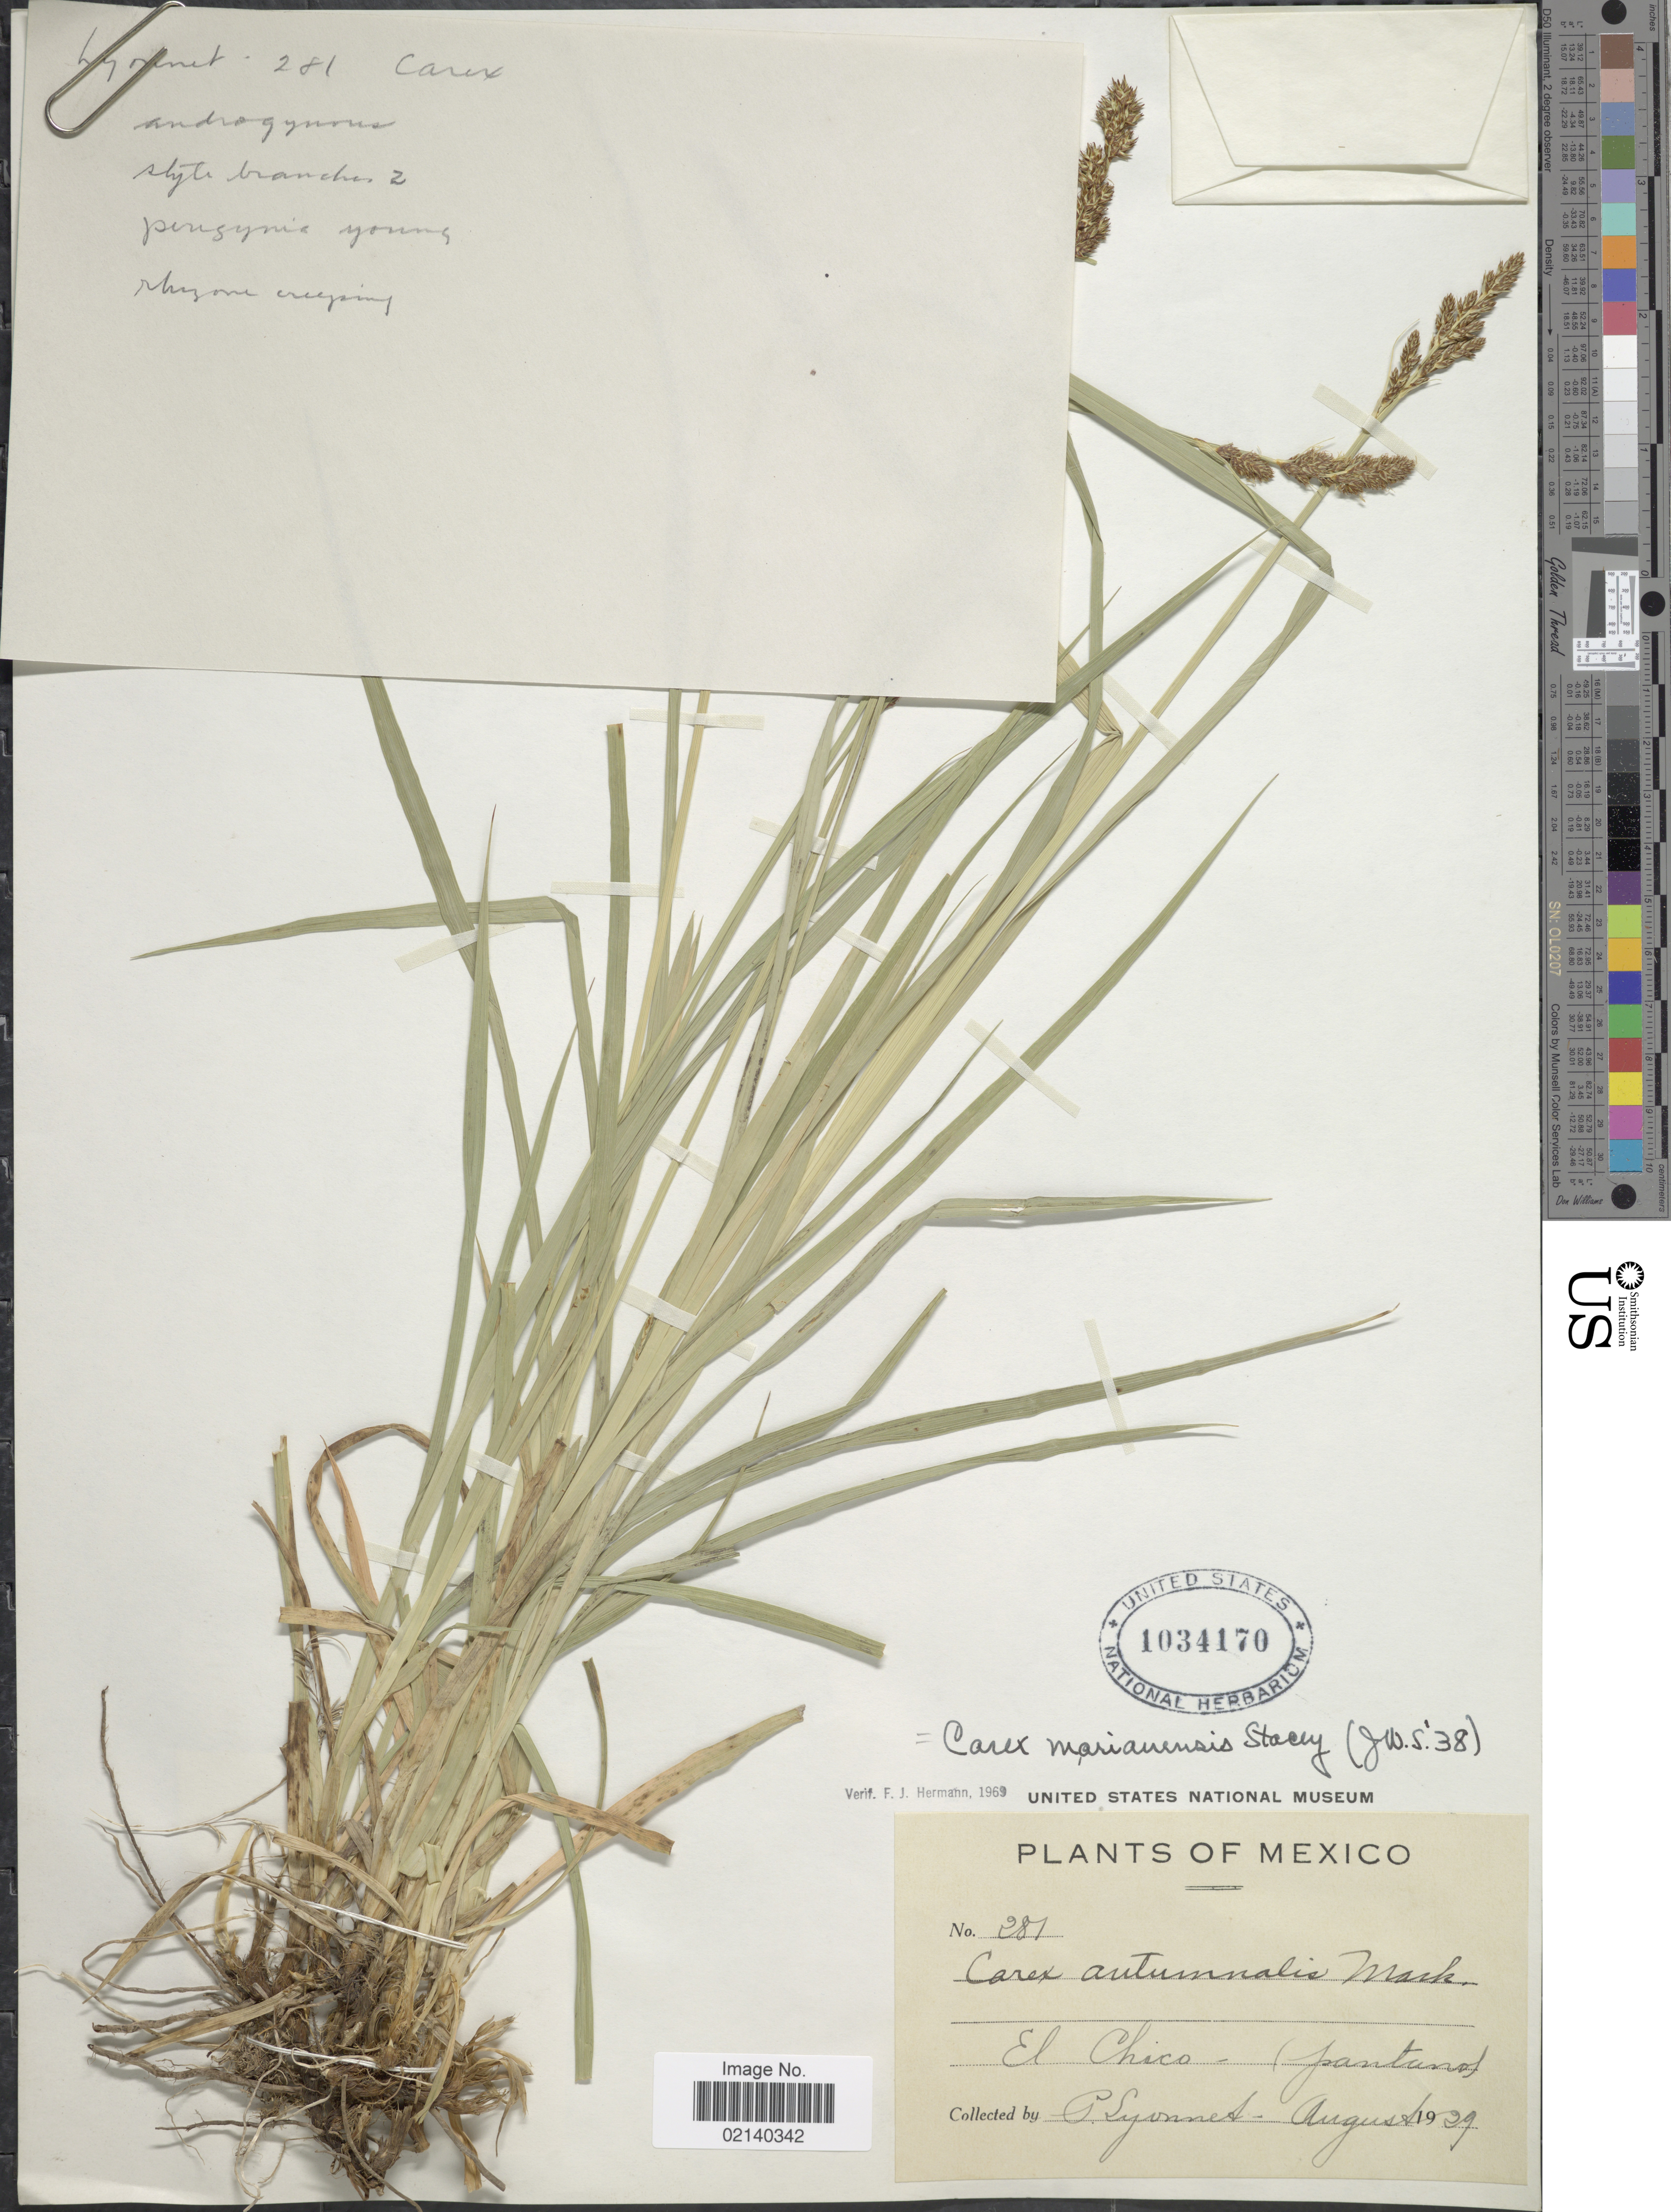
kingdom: Plantae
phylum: Tracheophyta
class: Liliopsida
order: Poales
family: Cyperaceae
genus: Carex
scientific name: Carex marianensis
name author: Stacey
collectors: P. Lyonnet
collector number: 281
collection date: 1929-08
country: Mexico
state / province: México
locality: El Chico- (pantano)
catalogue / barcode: US 1034170